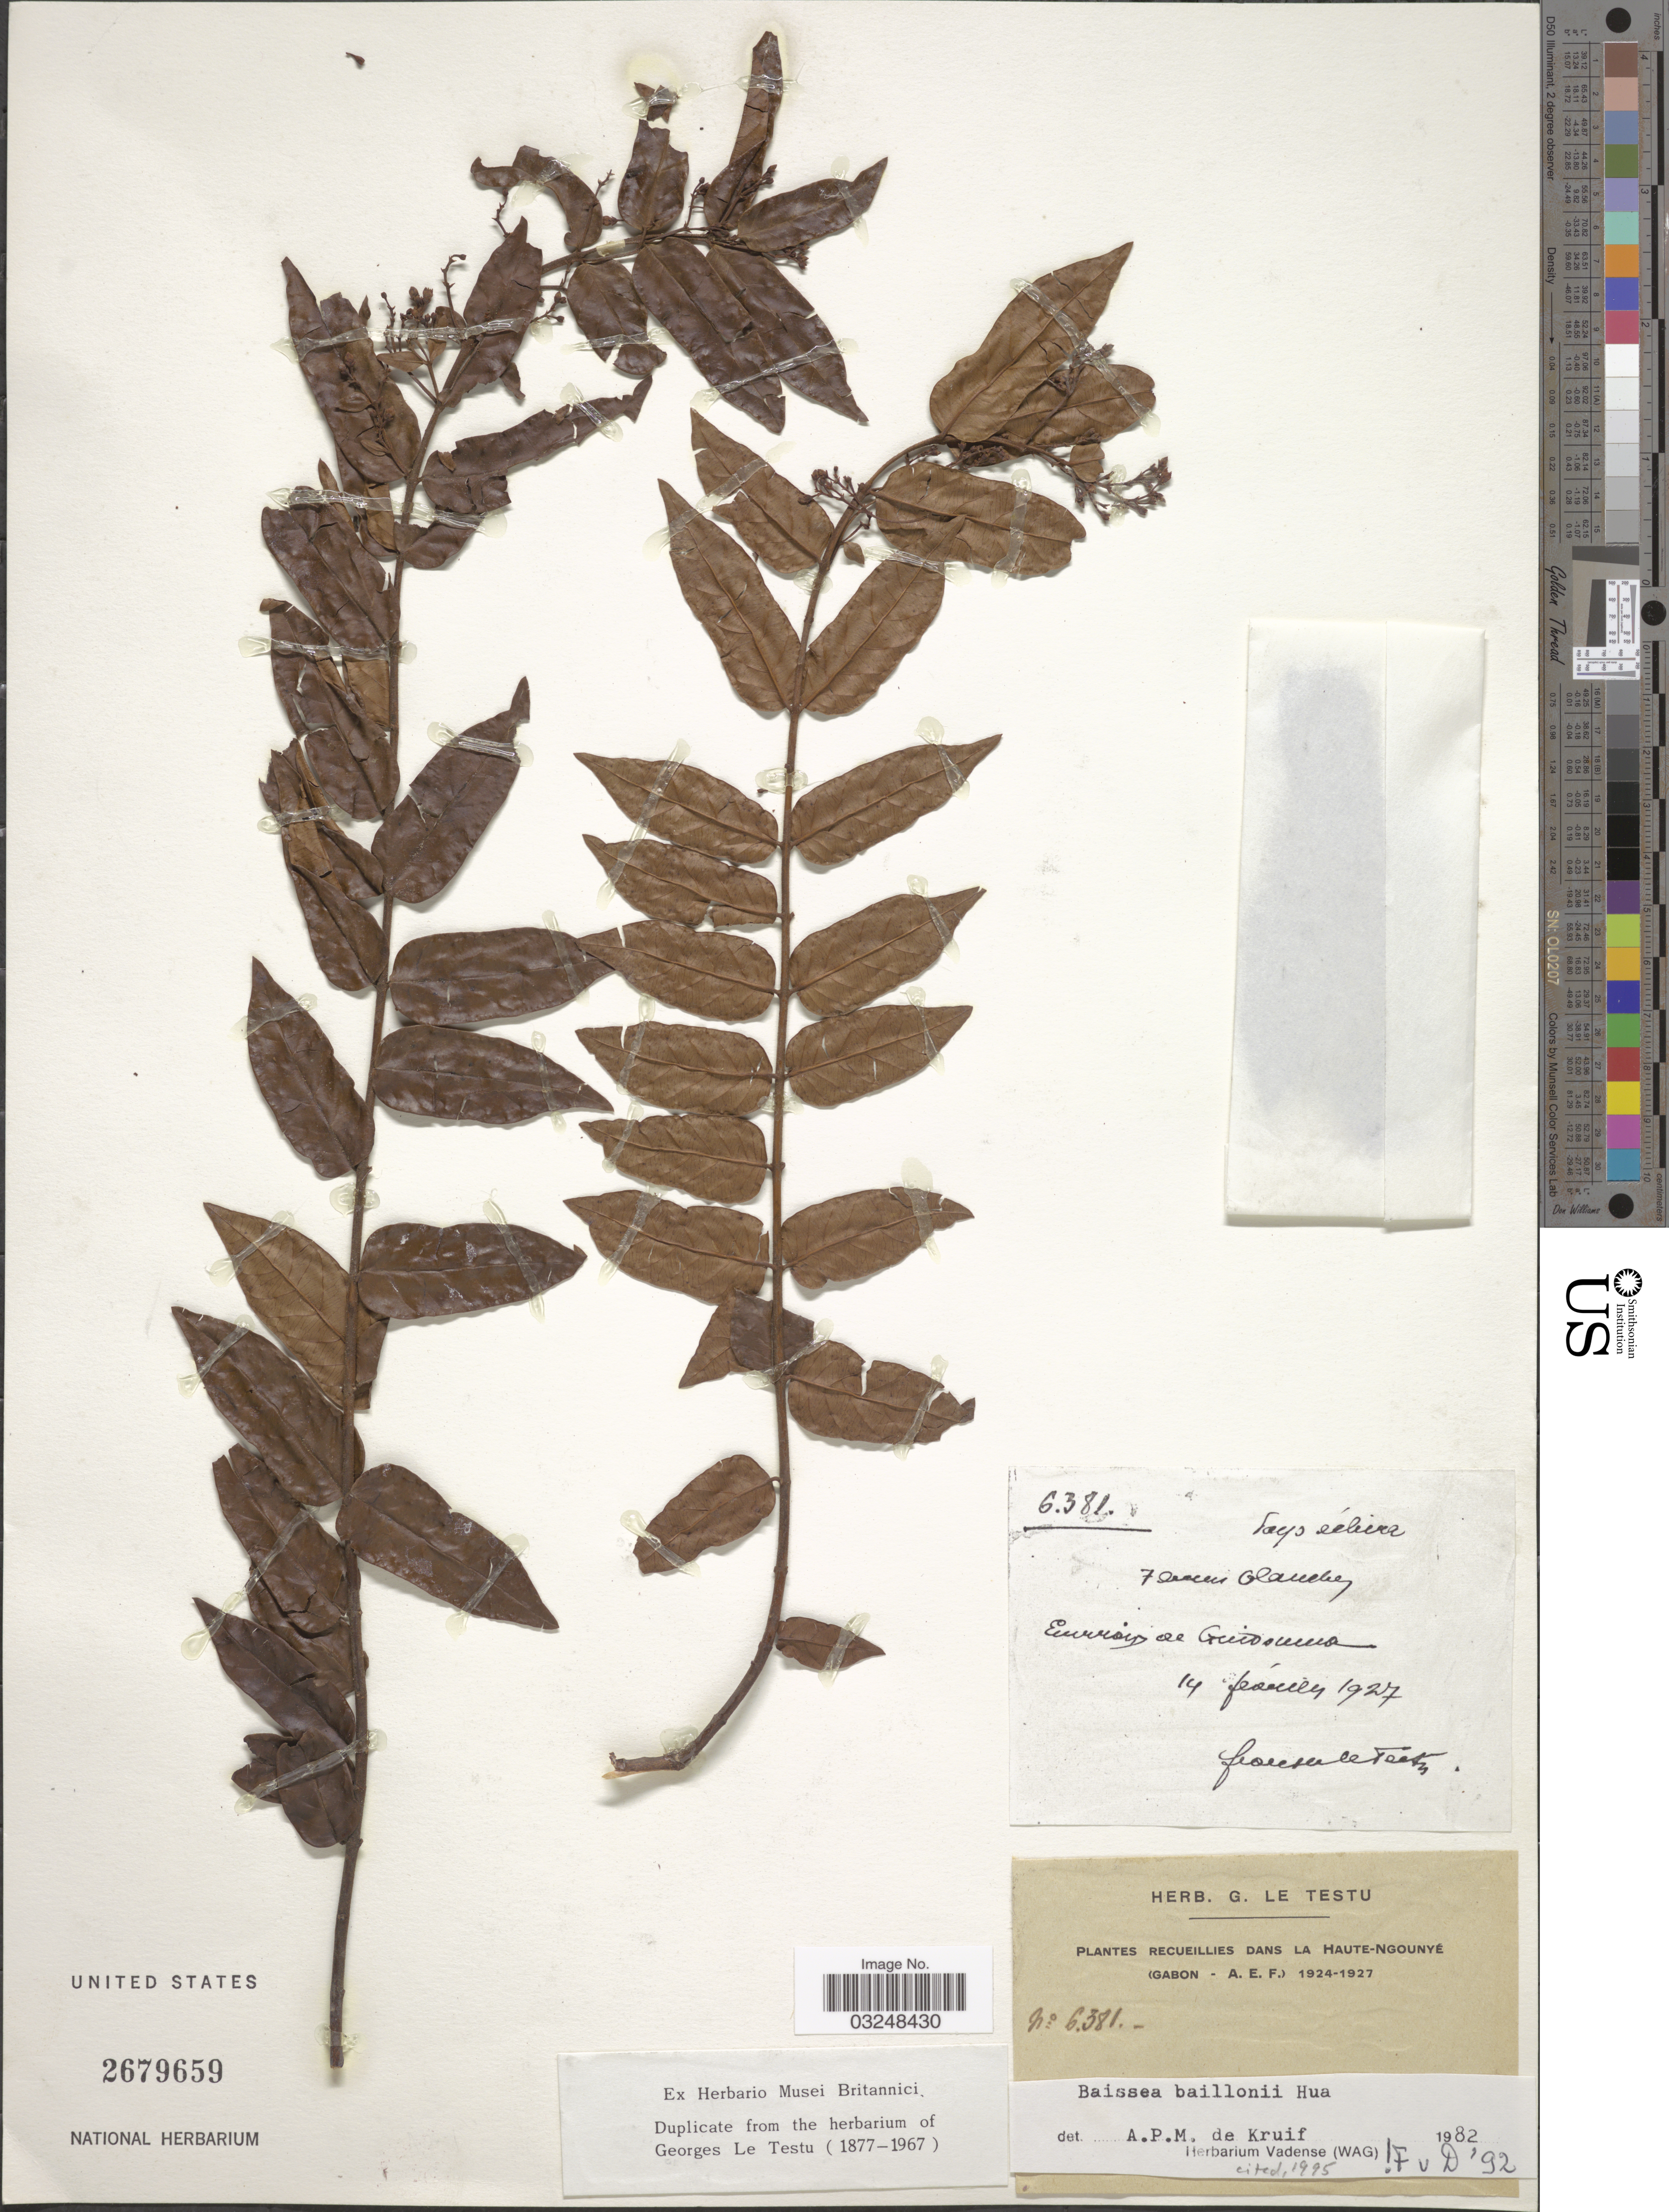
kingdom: Plantae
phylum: Tracheophyta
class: Magnoliopsida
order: Gentianales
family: Apocynaceae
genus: Baissea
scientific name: Baissea baillonii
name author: Hua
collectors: G. Le Testu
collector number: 6381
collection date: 1927-02-14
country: Gabon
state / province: Ngounie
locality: Environs de Guidouma, Recueillies Dans La Haute-Ngounyé (Gabon - A. E. F.).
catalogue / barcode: US 2679659